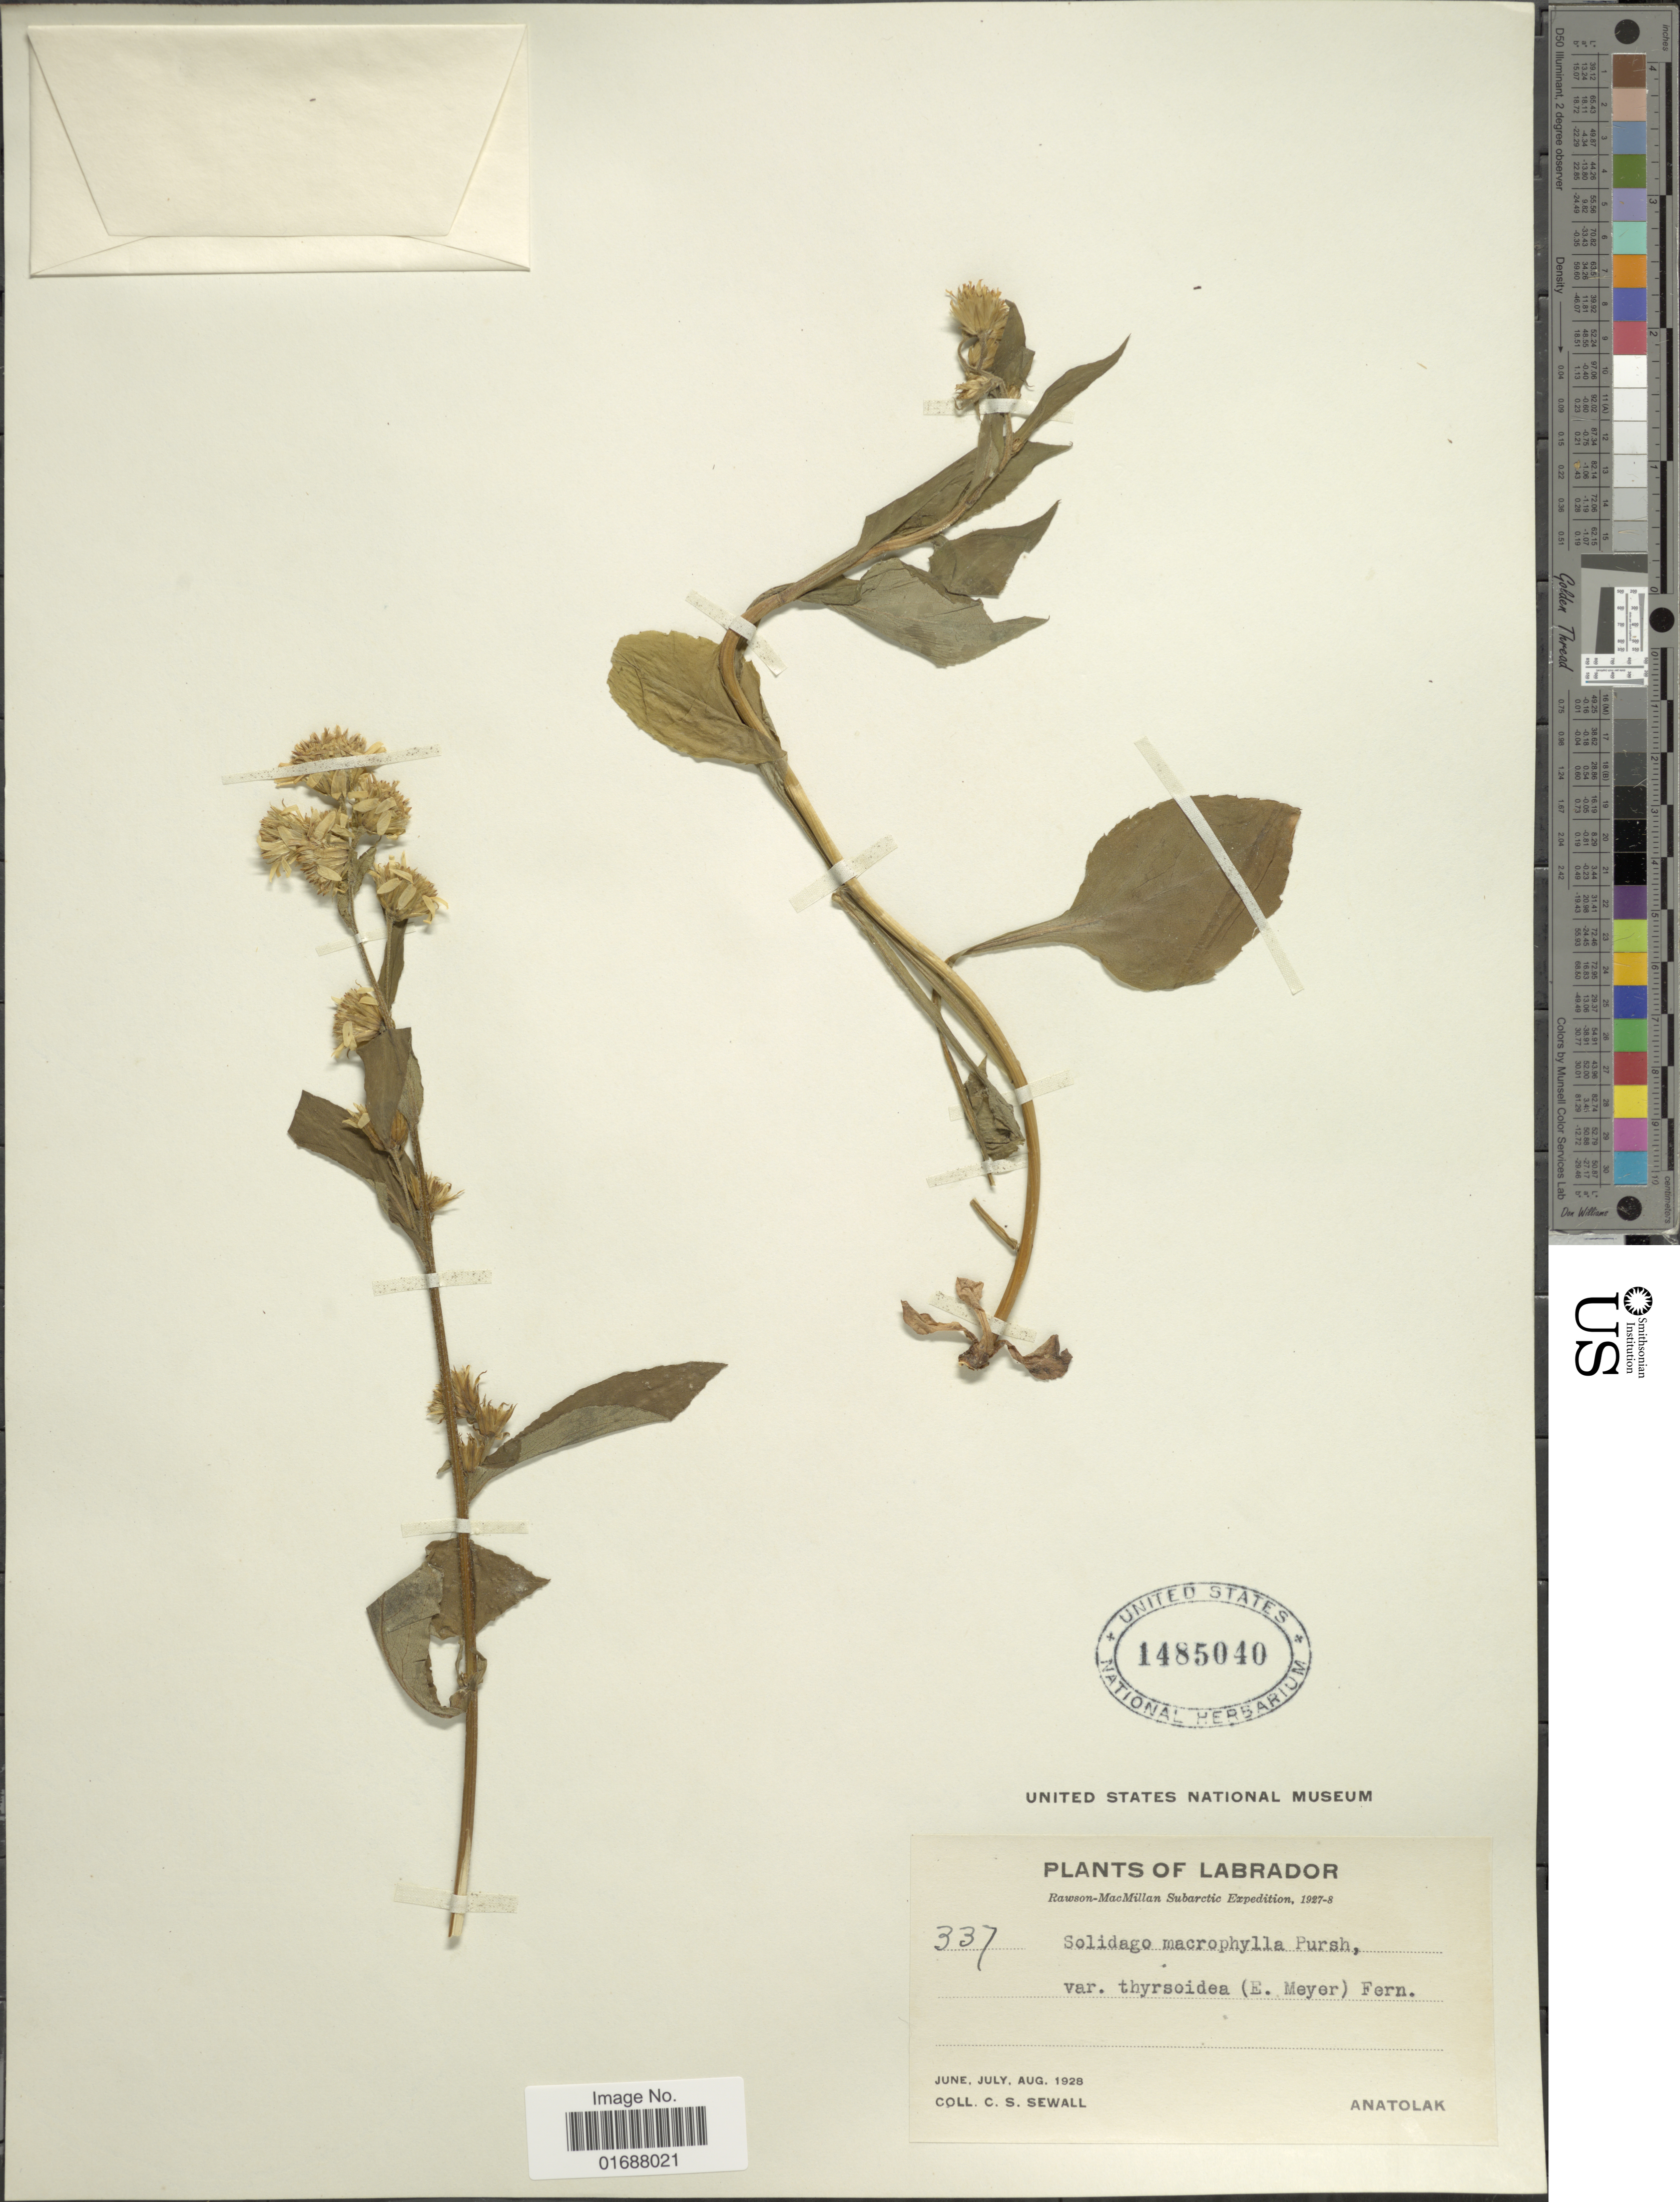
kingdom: Plantae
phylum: Tracheophyta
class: Magnoliopsida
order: Asterales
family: Asteraceae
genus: Solidago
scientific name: Solidago macrophylla var. thyrsoidea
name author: (E. Mey.) Fernald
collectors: C. Sewall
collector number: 337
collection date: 1928-06/1928-08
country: Canada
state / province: Newfoundland and Labrador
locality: Labrador. Anatolak.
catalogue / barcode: US 1485040